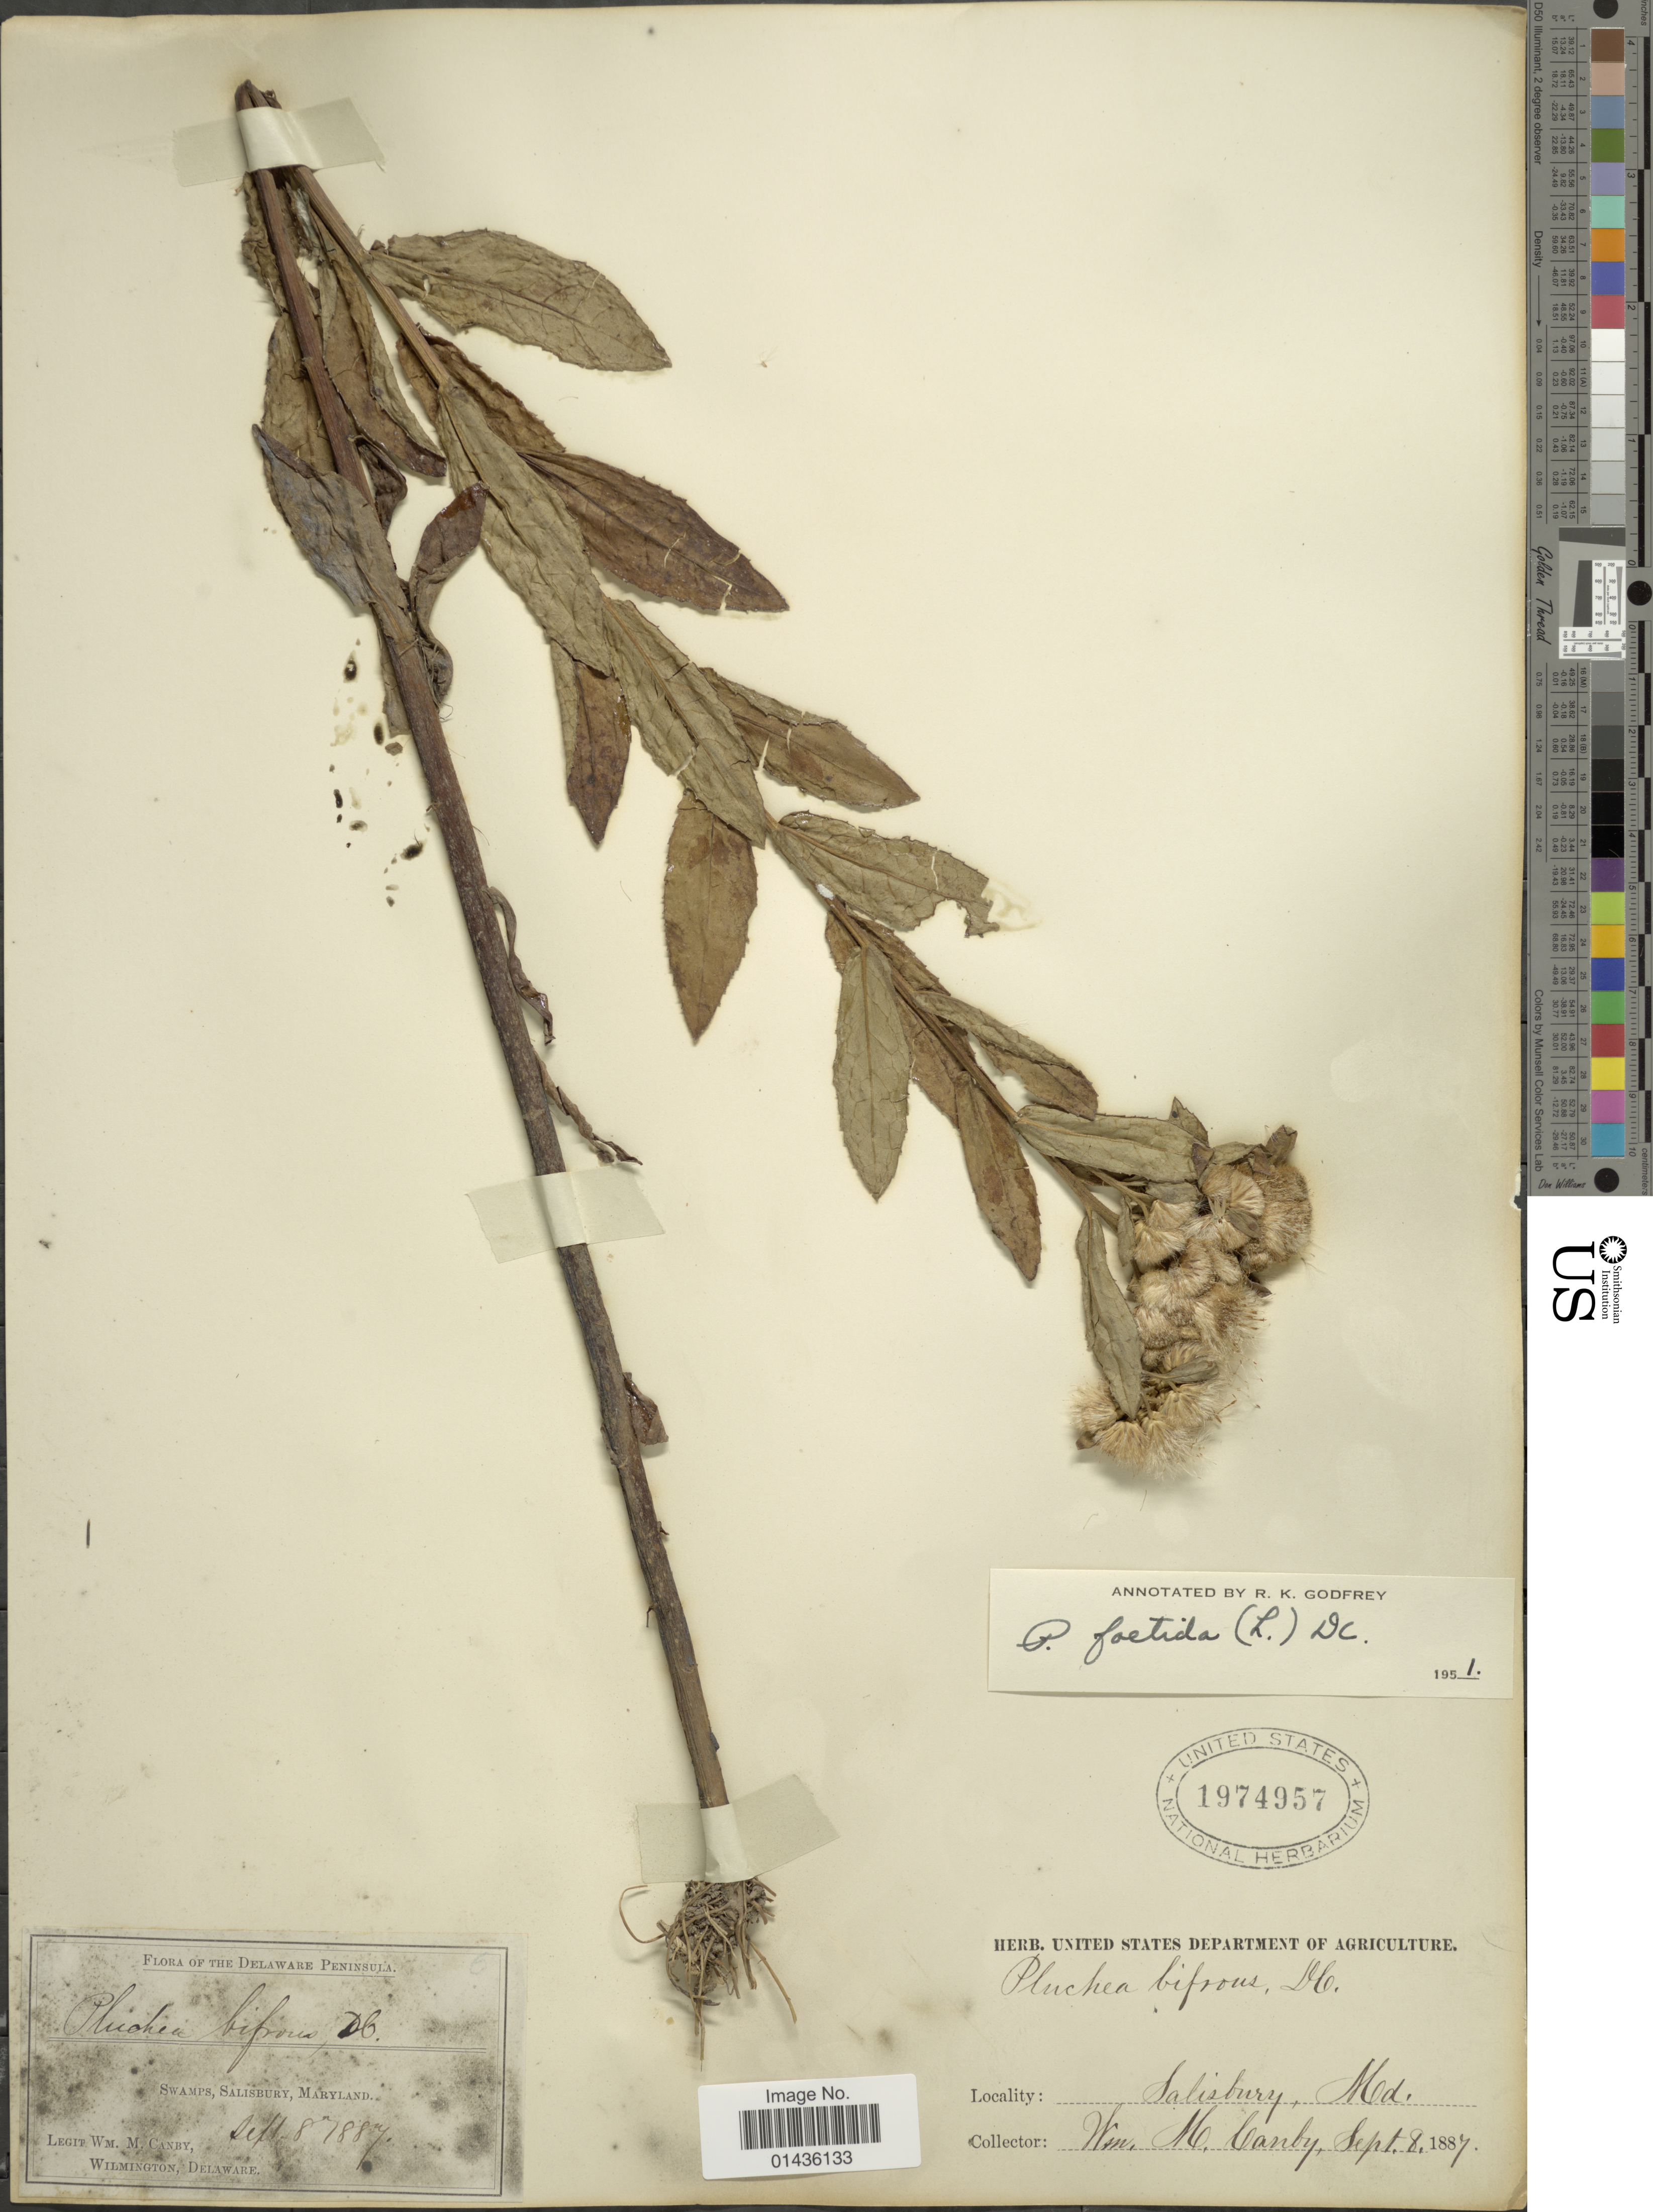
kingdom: Plantae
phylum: Tracheophyta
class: Magnoliopsida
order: Asterales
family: Asteraceae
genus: Pluchea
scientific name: Pluchea foetida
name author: (L.) DC.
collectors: W. M. Canby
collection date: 1887-09-08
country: United States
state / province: Maryland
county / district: Wicomico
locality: Salisbury, Md.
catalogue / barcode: US 1974957